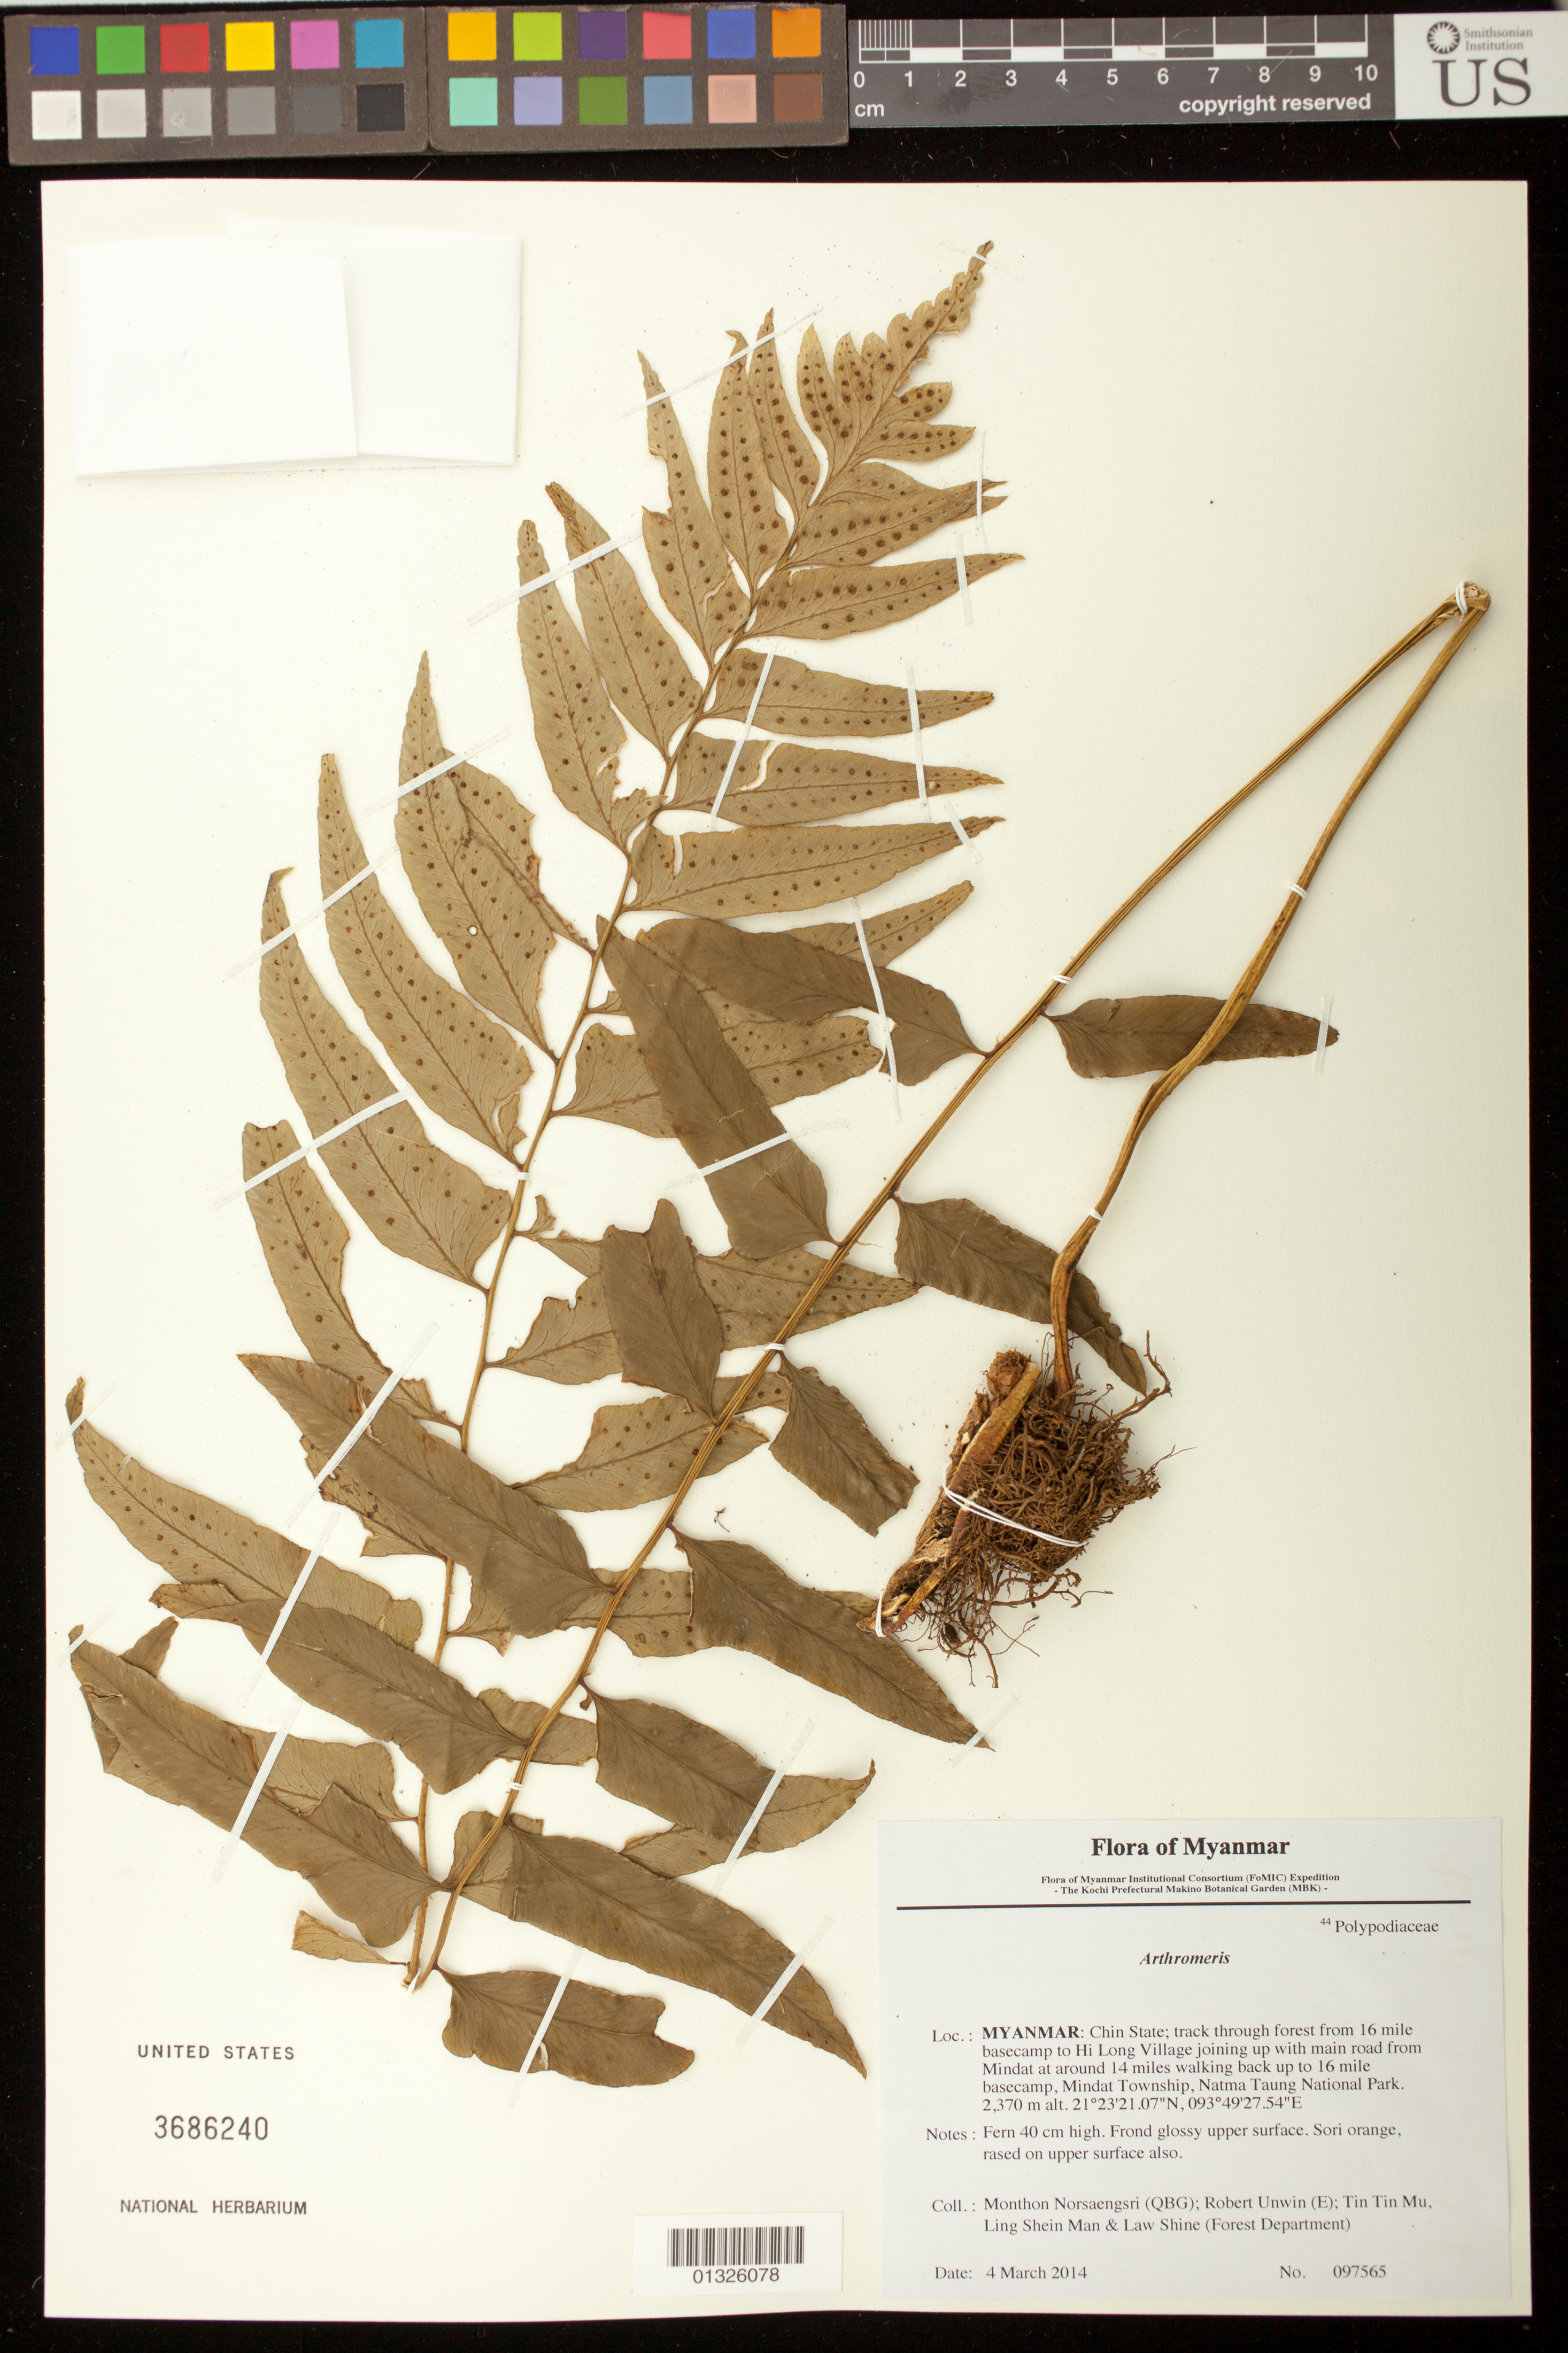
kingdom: Plantae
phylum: Tracheophyta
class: Polypodiopsida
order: Polypodiales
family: Polypodiaceae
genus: Arthromeris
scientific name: Arthromeris sp.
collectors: M. Norsaengsri, R. Unwin, Tin Tin Mu, Ling Shein Man & L. Shine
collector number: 97565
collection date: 2014-03-04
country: Myanmar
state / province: Chin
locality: Track through forest from 16 mile basecamp to Hi Long Village joining up with main road from Mindat at around 14 miles walking back up to 16 mile basecamp, Mindat Township, Natma Taung National Park.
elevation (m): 2370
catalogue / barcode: US 3686240